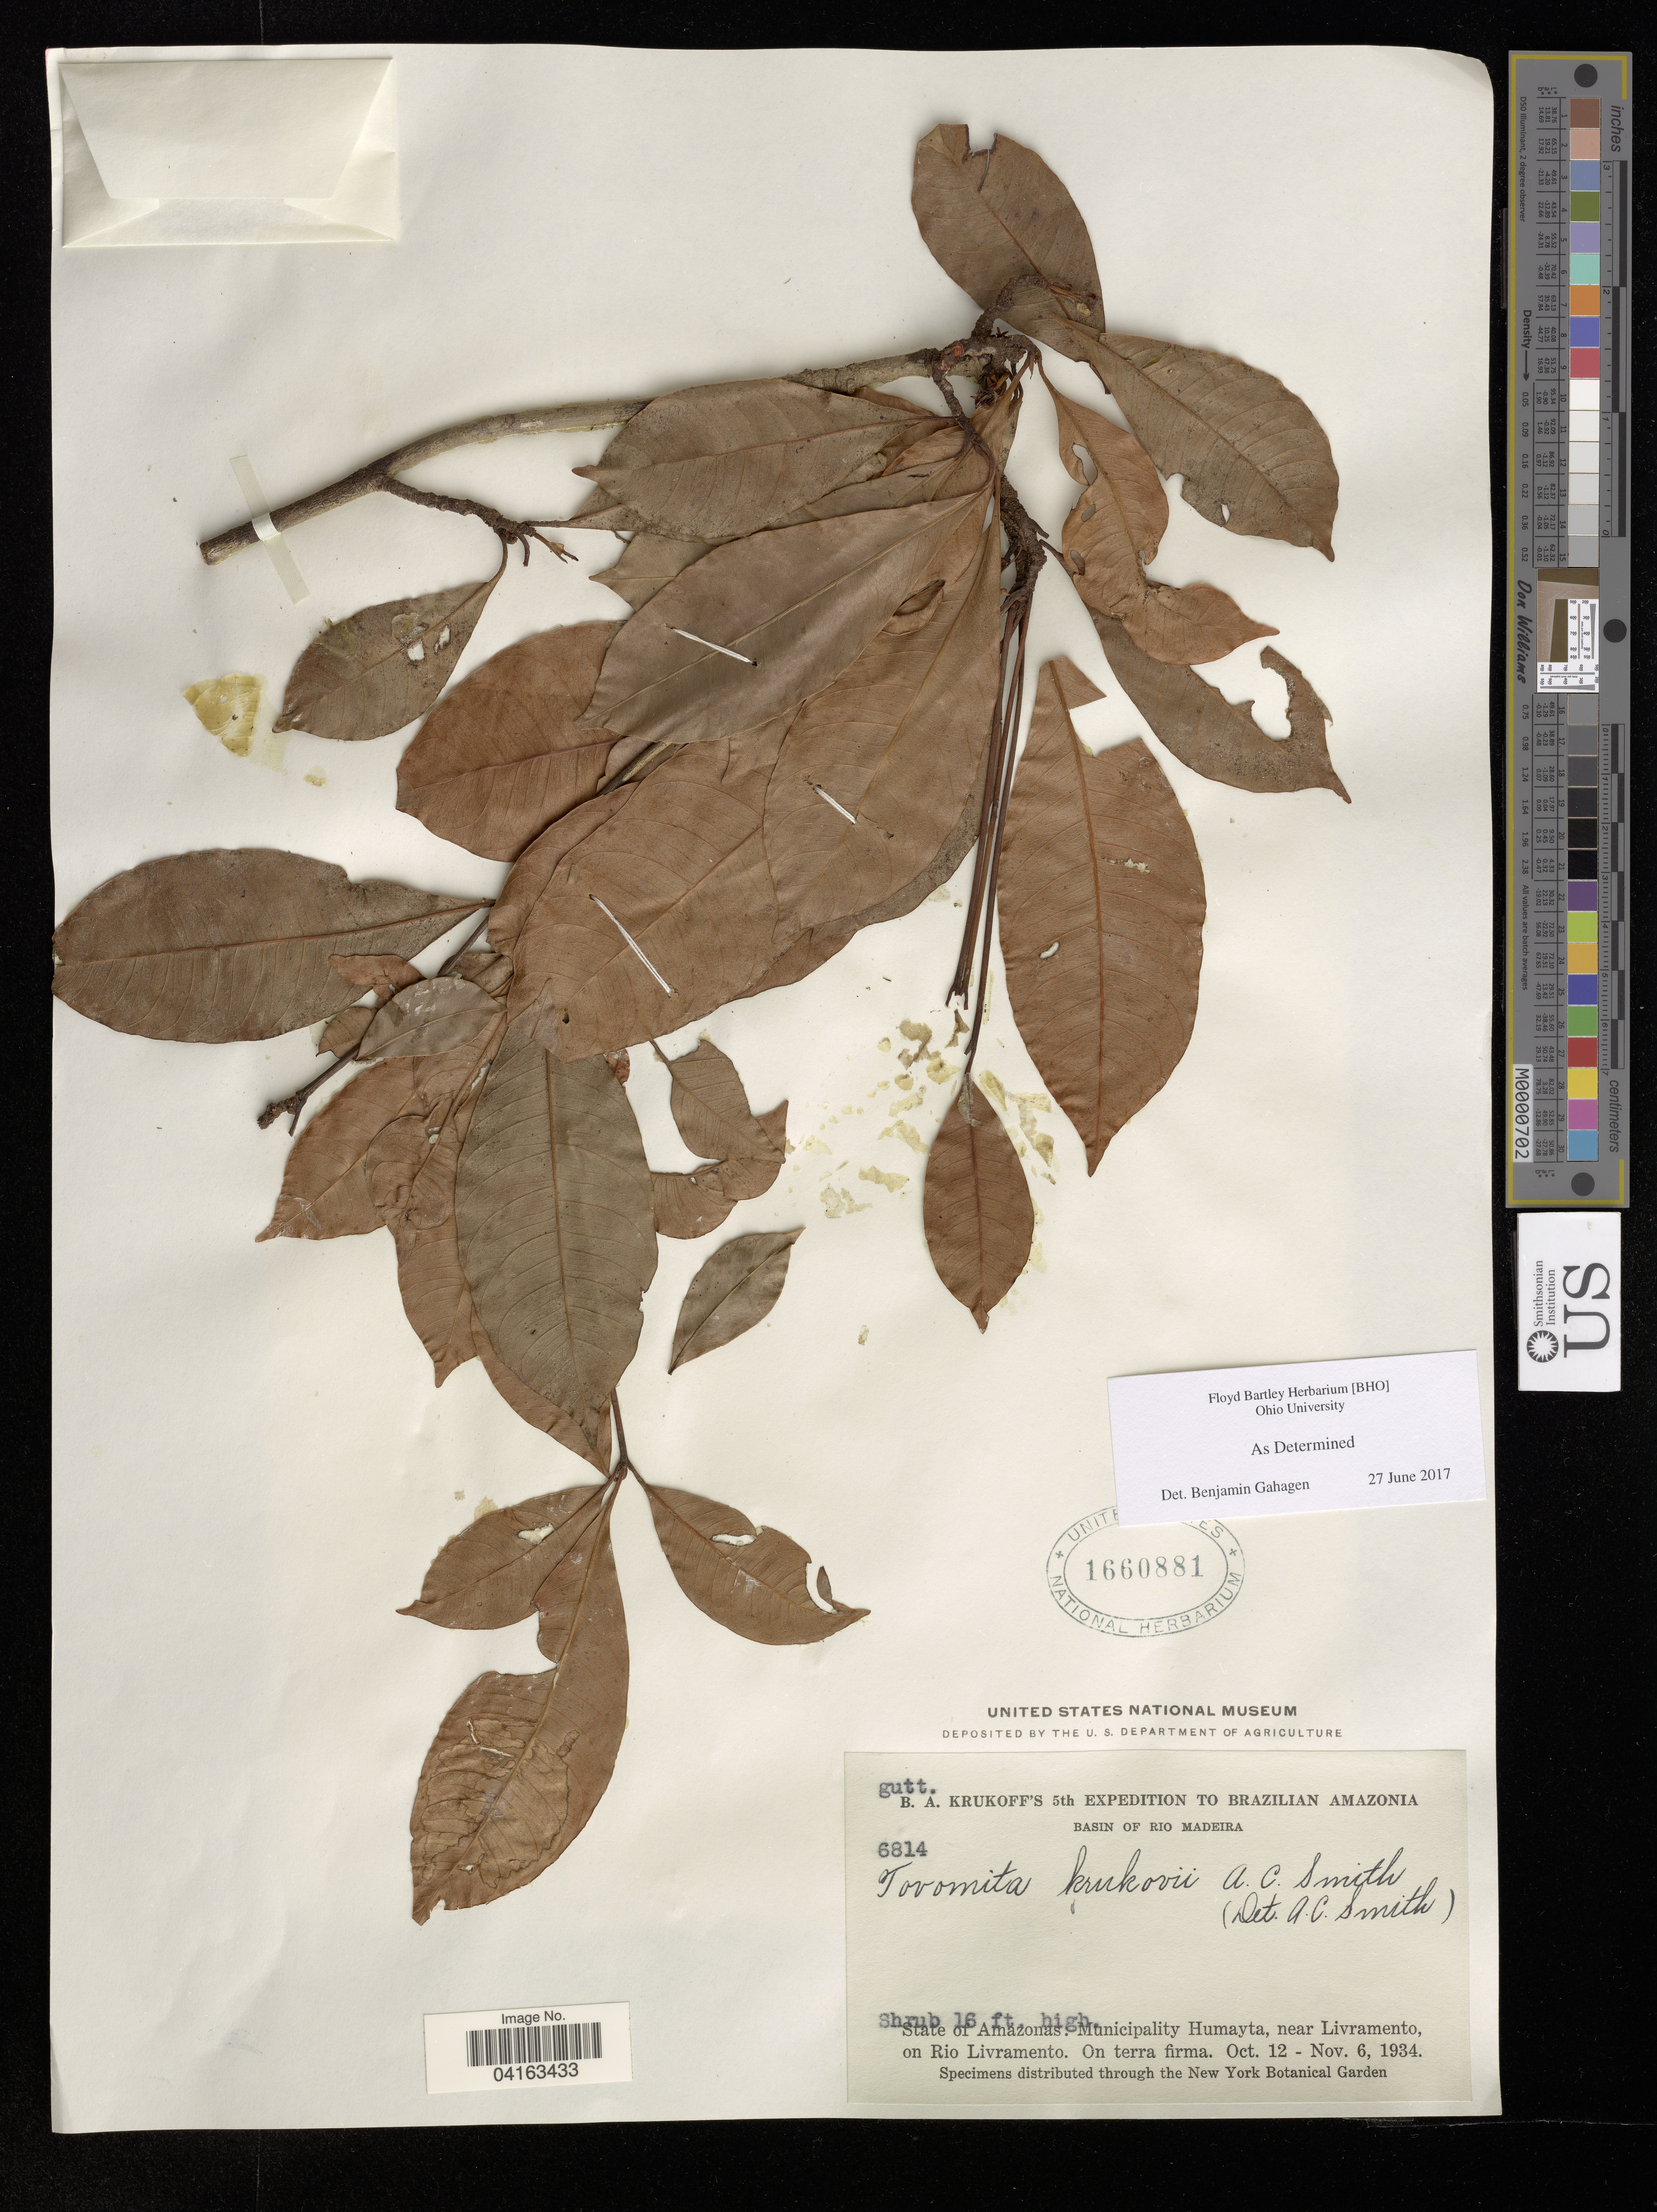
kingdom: Plantae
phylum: Tracheophyta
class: Magnoliopsida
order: Malpighiales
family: Clusiaceae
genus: Tovomita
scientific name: Tovomita krukovii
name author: A.C. Sm.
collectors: B. A. Krukoff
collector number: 6814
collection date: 1934-10-12/1934-11-06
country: Brazil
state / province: Amazonas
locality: Brazilian Amazonia. Basin of Rio Madeira. Municipality Humayta, near Livramento, on Rio Livramento. On terra firma.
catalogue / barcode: US 1660881